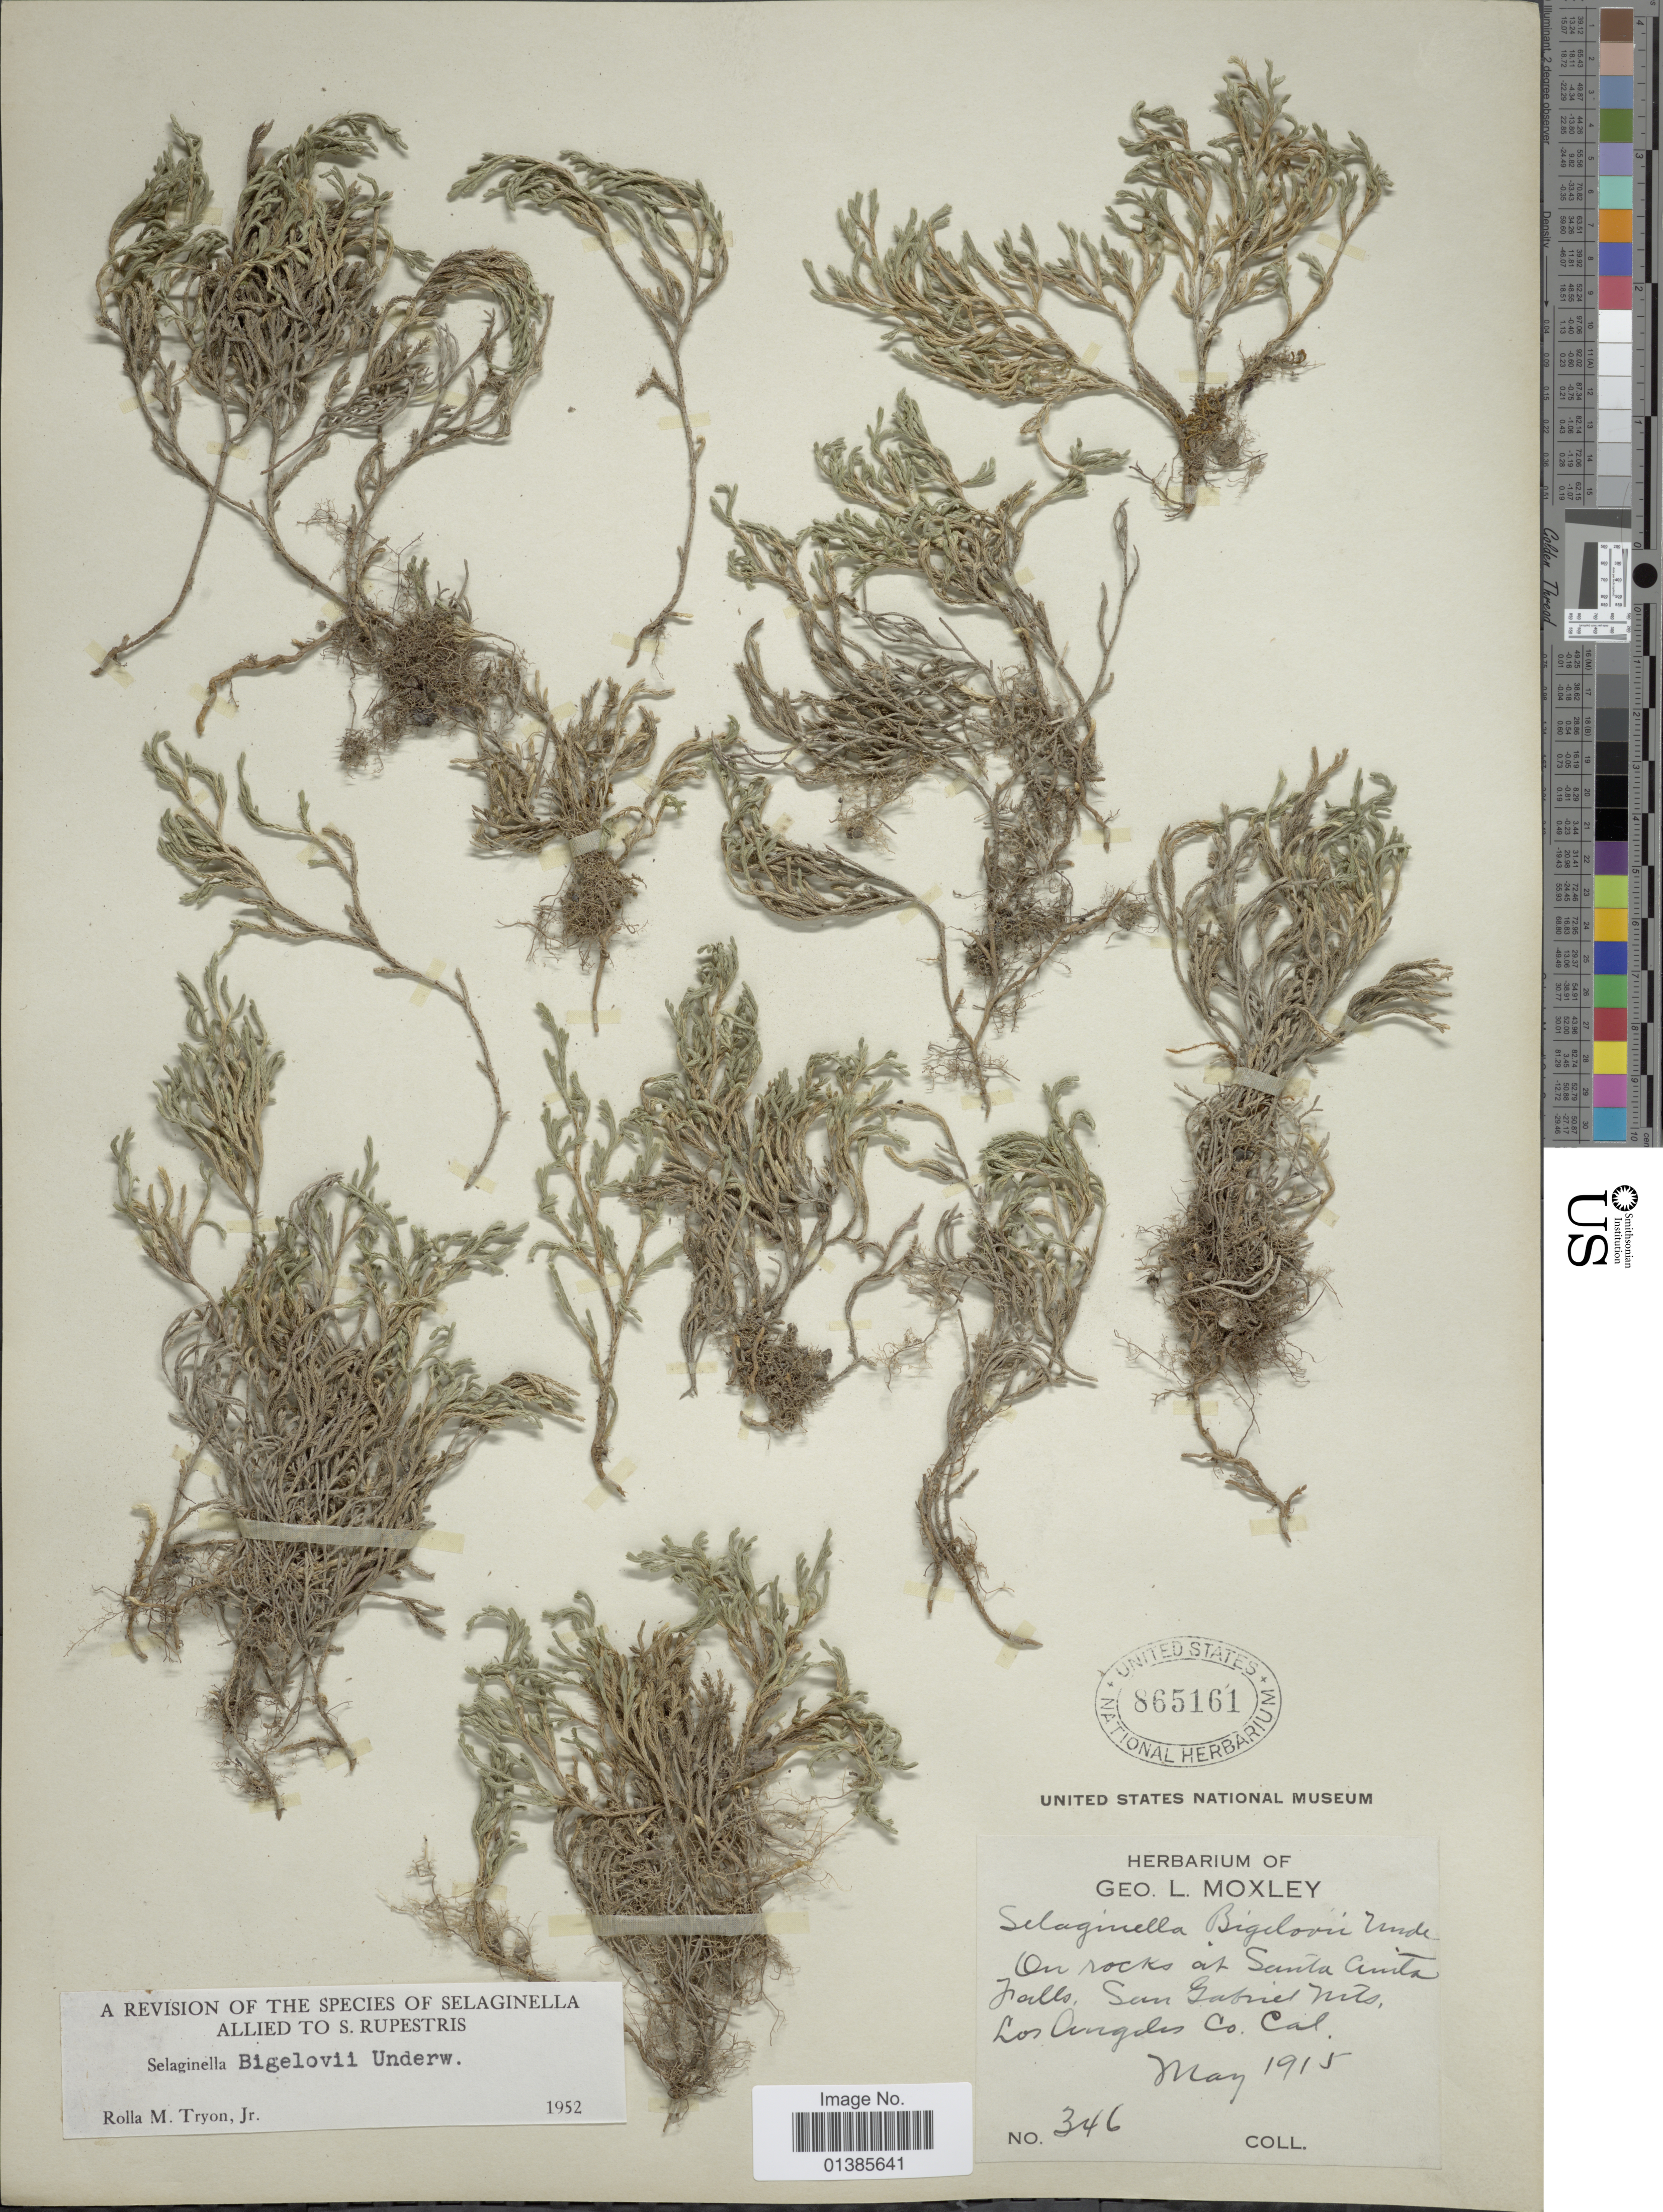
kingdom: Plantae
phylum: Tracheophyta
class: Lycopodiopsida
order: Selaginellales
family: Selaginellaceae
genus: Selaginella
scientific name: Selaginella bigelovii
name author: Underw.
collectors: ex herb. Geo. L. Moxley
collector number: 346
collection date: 1915-05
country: United States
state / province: California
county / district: Los Angeles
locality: On rocks at Santa Anita Falls, San Gabriel Mts., Los Angeles Co.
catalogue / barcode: US 865161